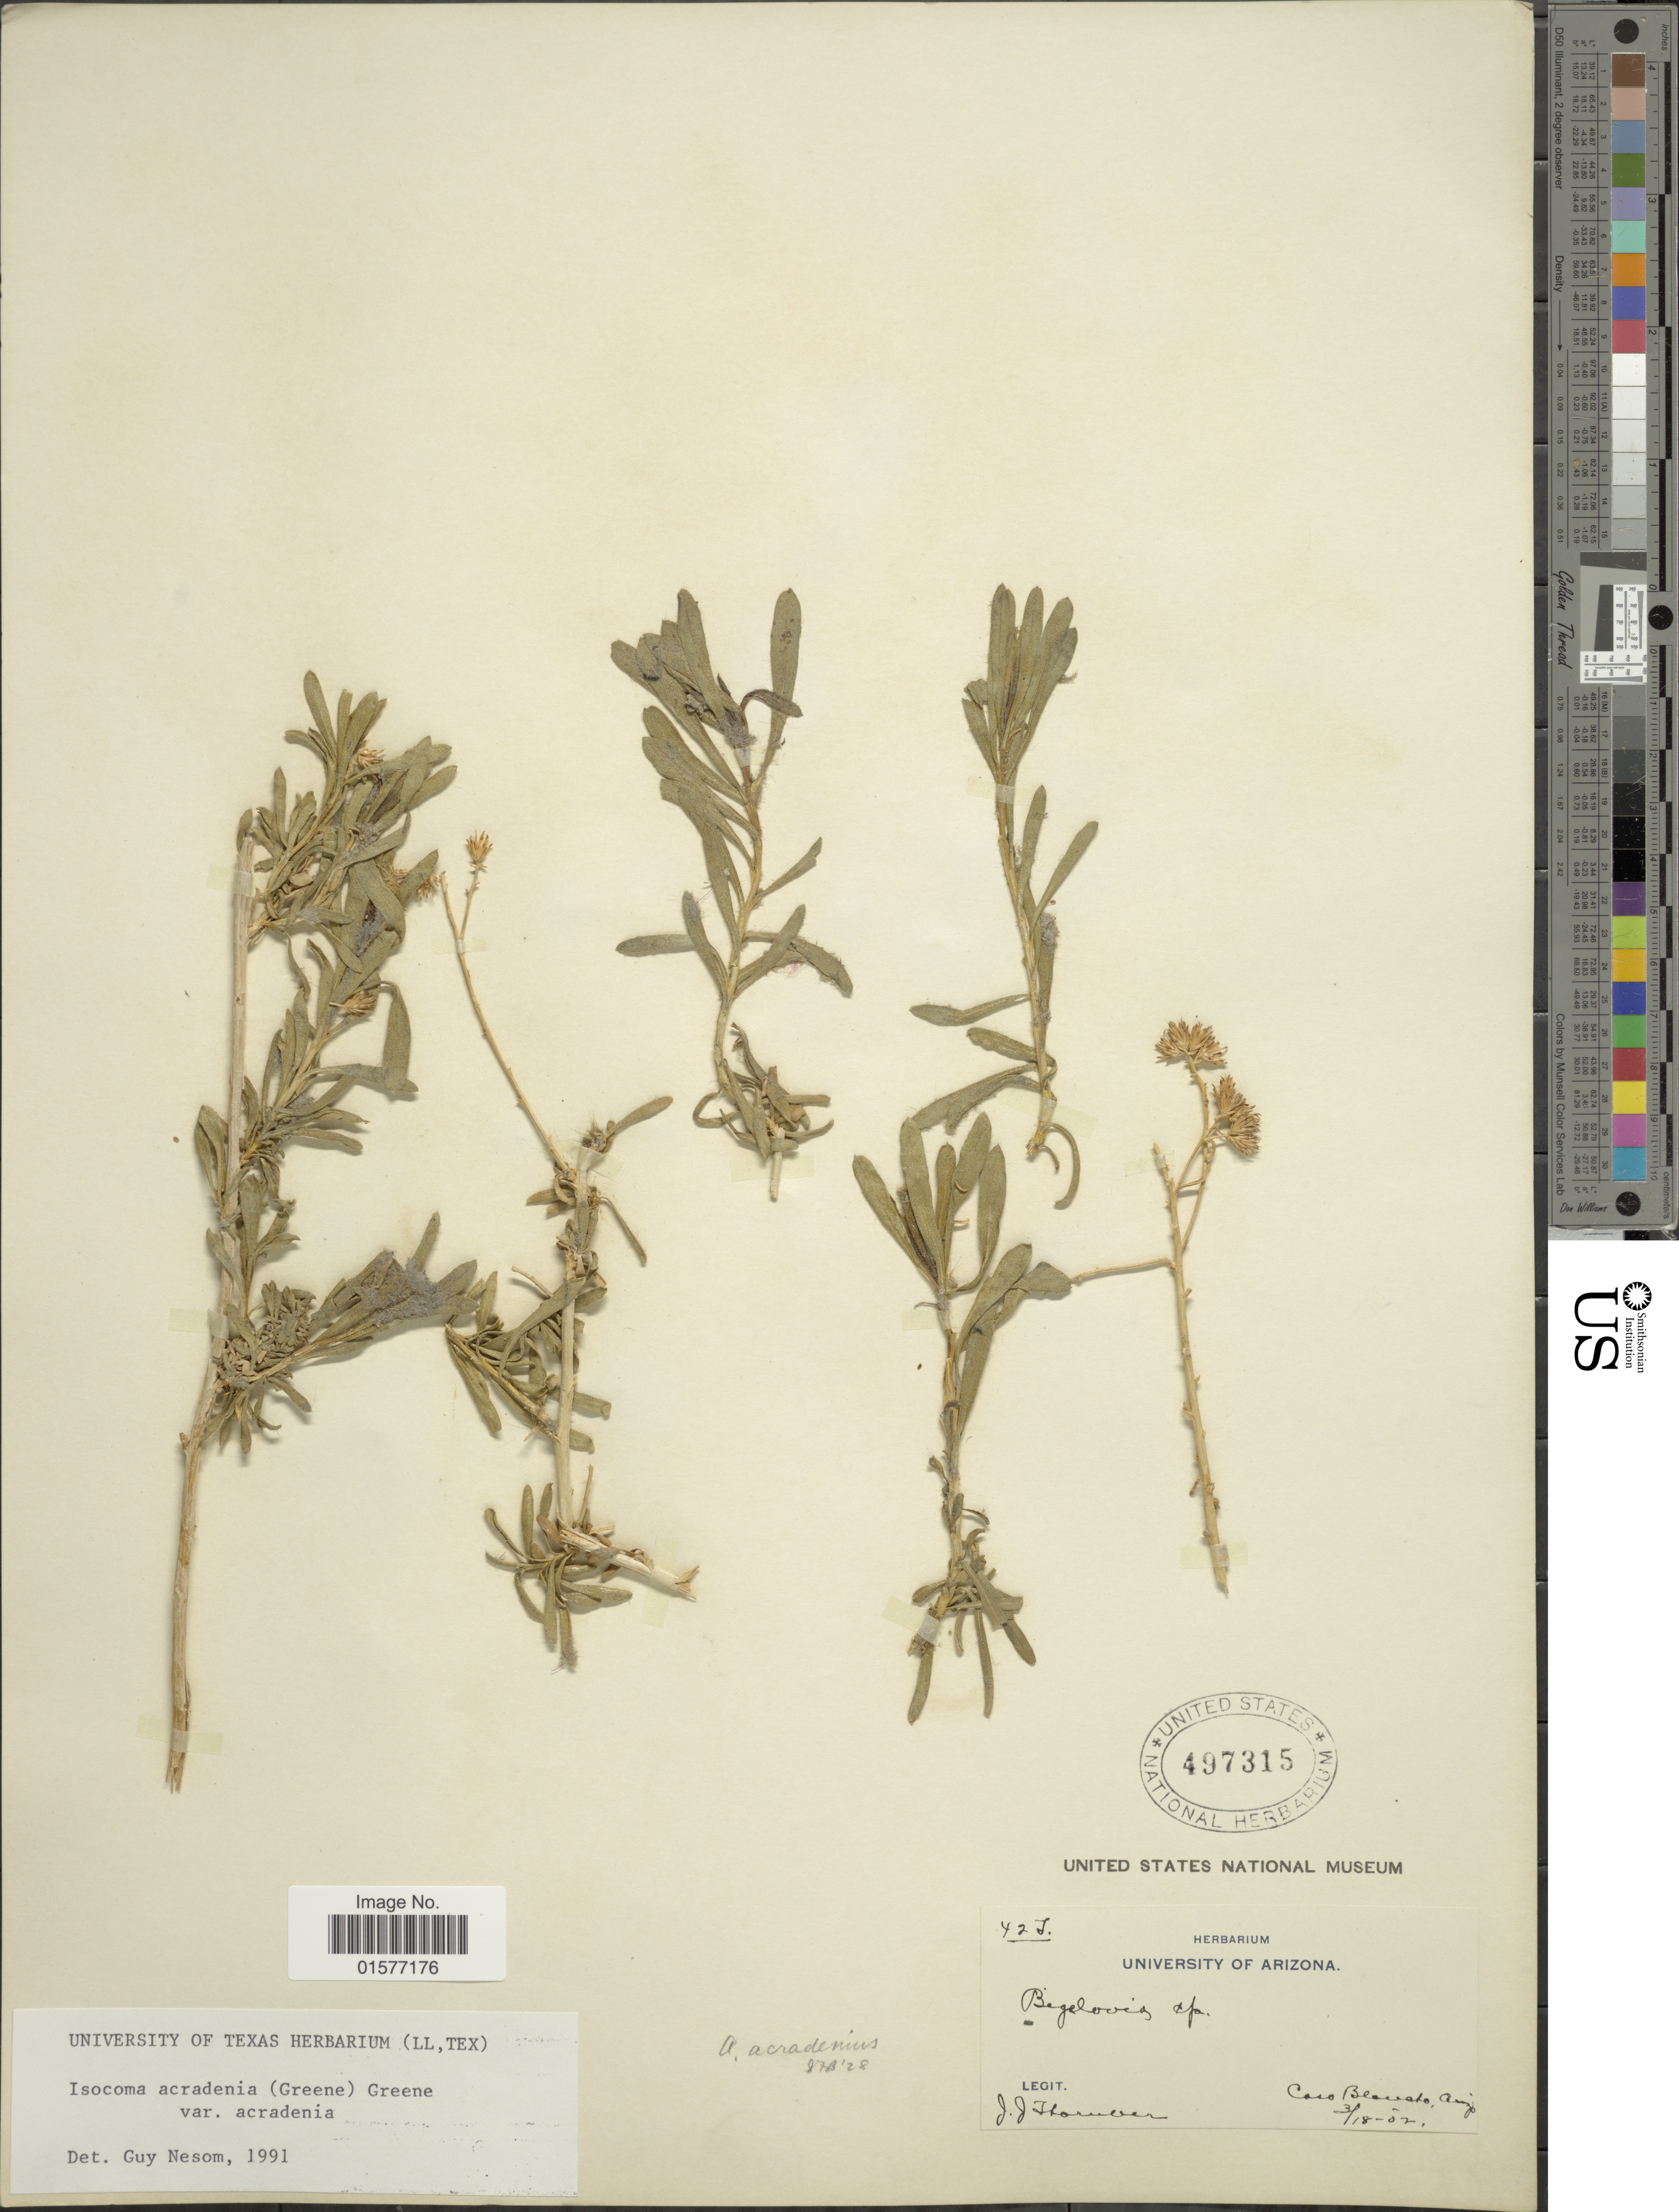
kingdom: Plantae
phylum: Tracheophyta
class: Magnoliopsida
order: Asterales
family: Asteraceae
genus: Isocoma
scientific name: Isocoma acradenia var. acradenia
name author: (Greene) Greene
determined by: Urbatsch, Lowell E., Curator (LSU), Louisiana State University (UNITED STATES)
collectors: J. Thornber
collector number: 427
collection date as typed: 3/18/02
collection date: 1902-03-18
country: United States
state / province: Arizona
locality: Caso Blavto, Arizona.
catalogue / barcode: US 497315